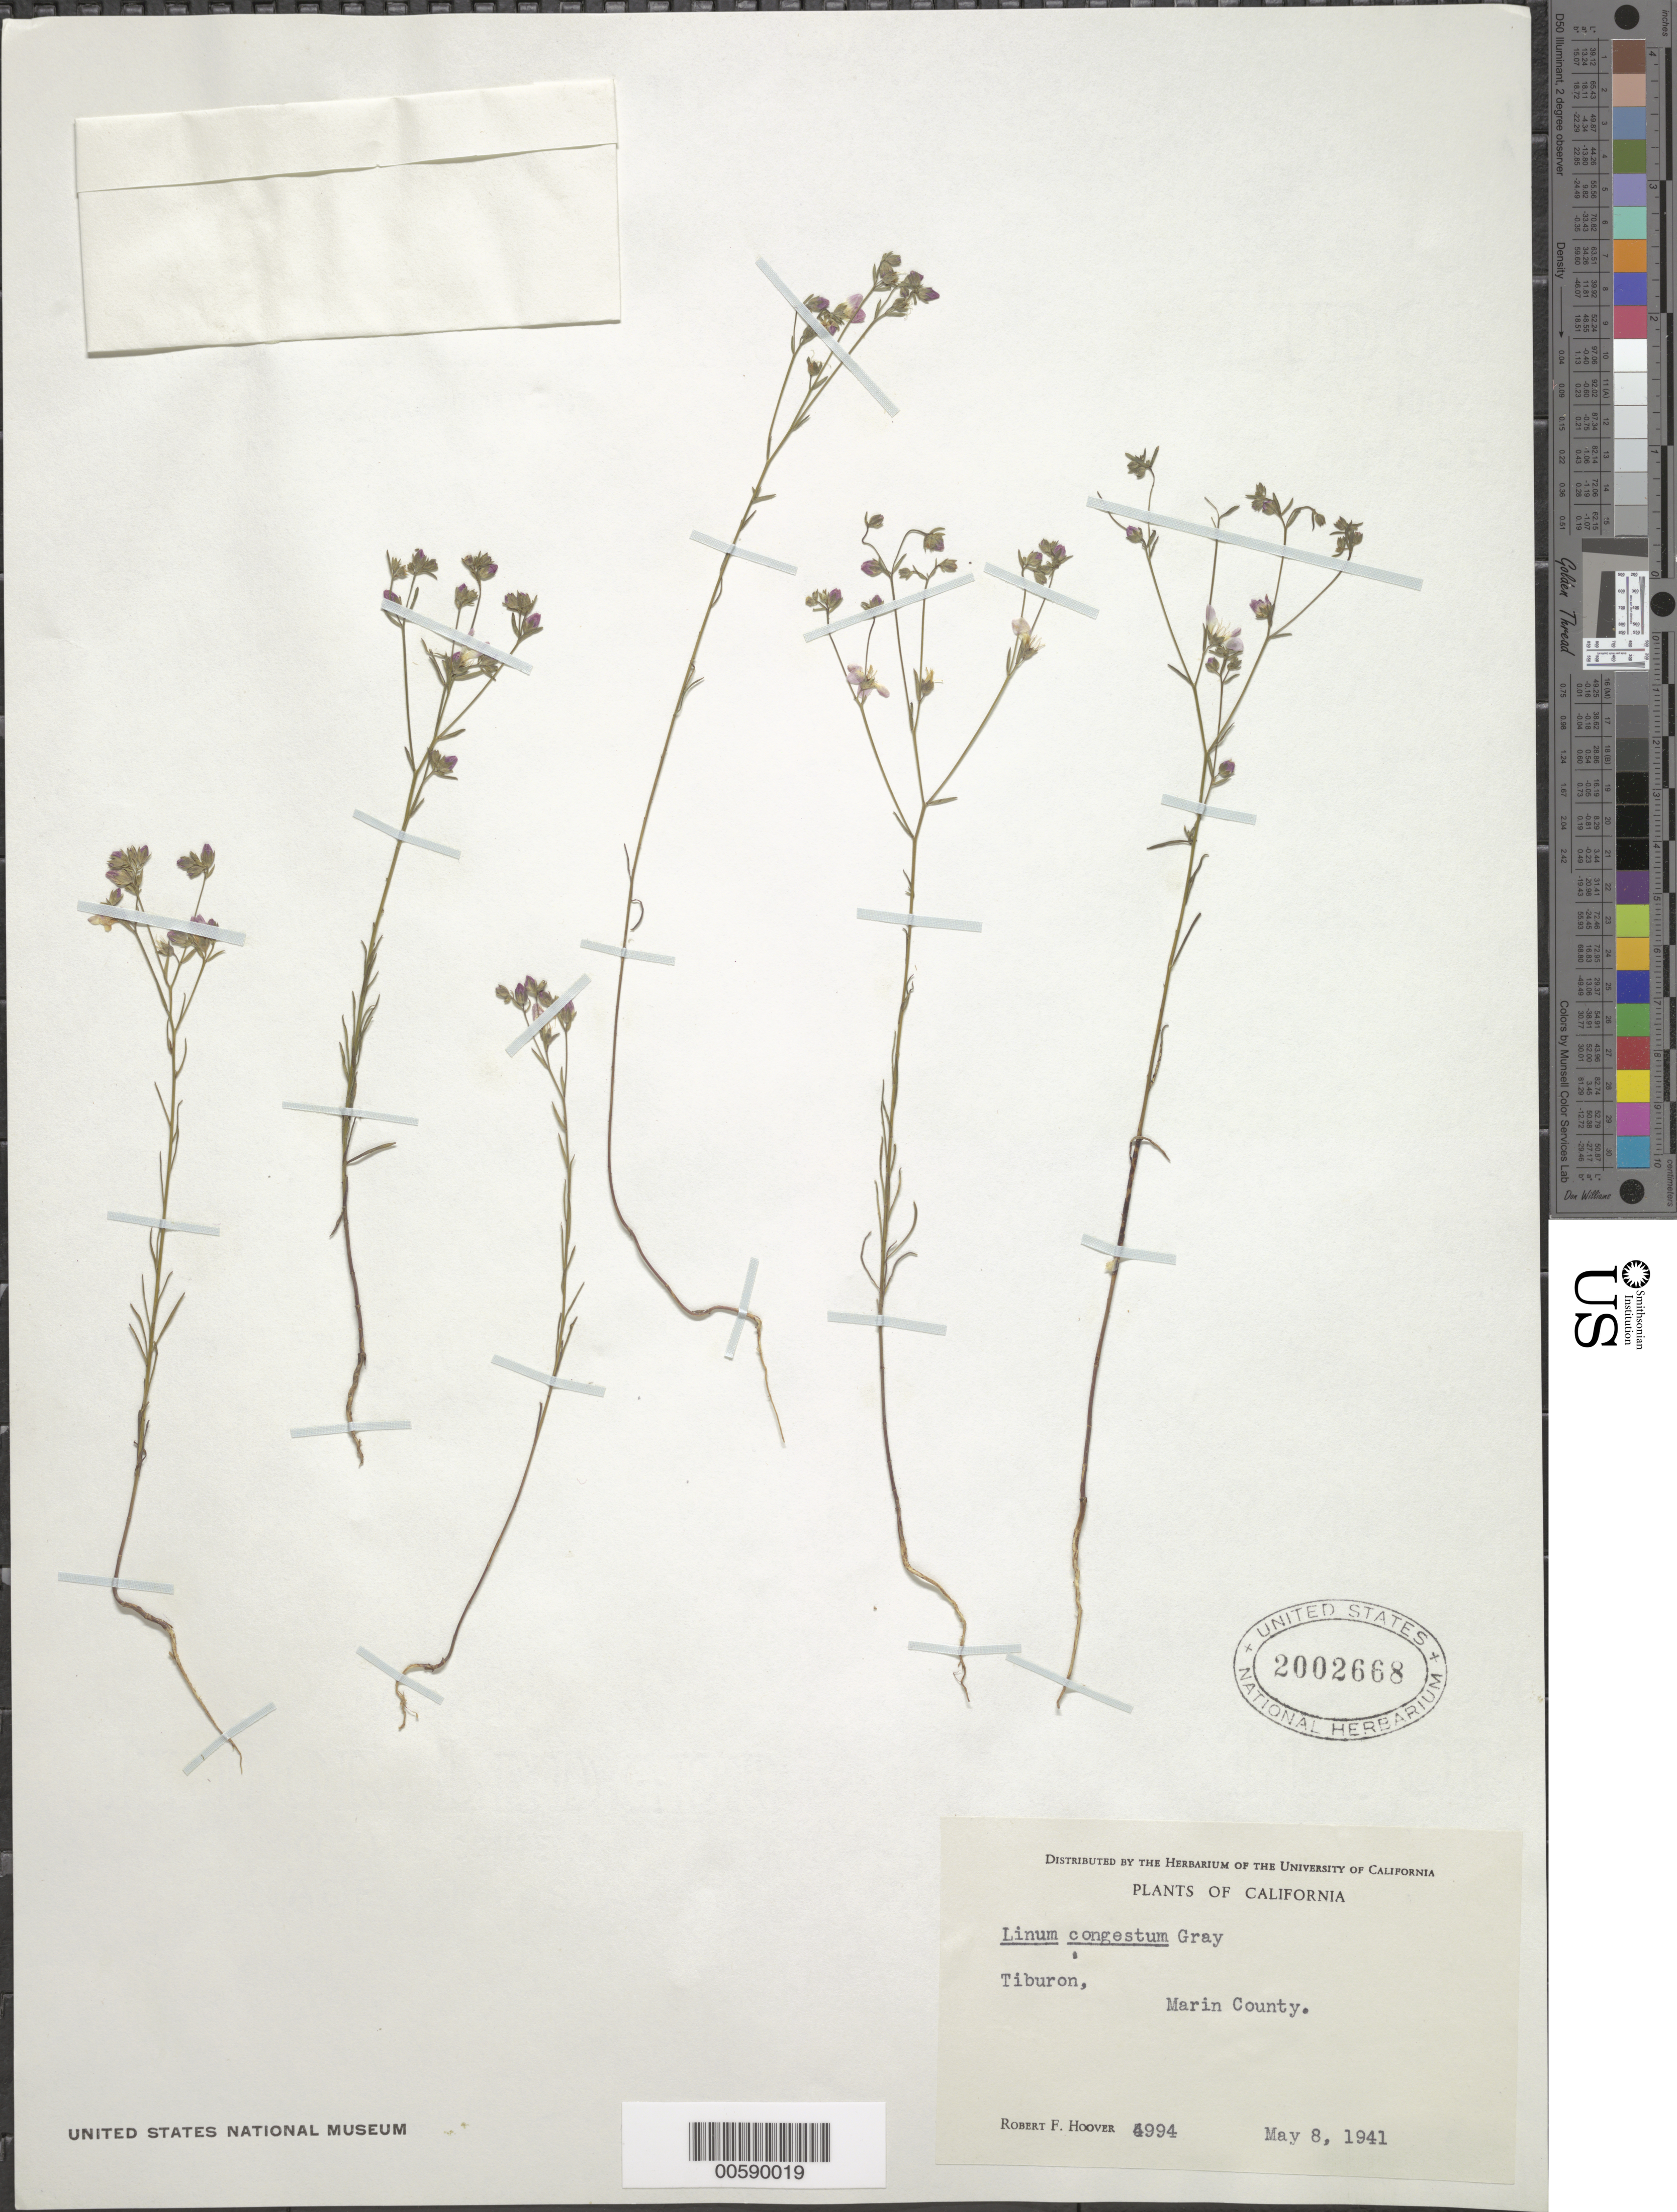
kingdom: Plantae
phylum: Tracheophyta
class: Magnoliopsida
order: Malpighiales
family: Linaceae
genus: Linum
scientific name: Linum congestum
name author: A. Gray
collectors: R. F. Hoover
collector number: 4994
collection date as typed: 08 May 1941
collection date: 1941-05-08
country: United States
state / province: California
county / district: Marin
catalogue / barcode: US 2002668